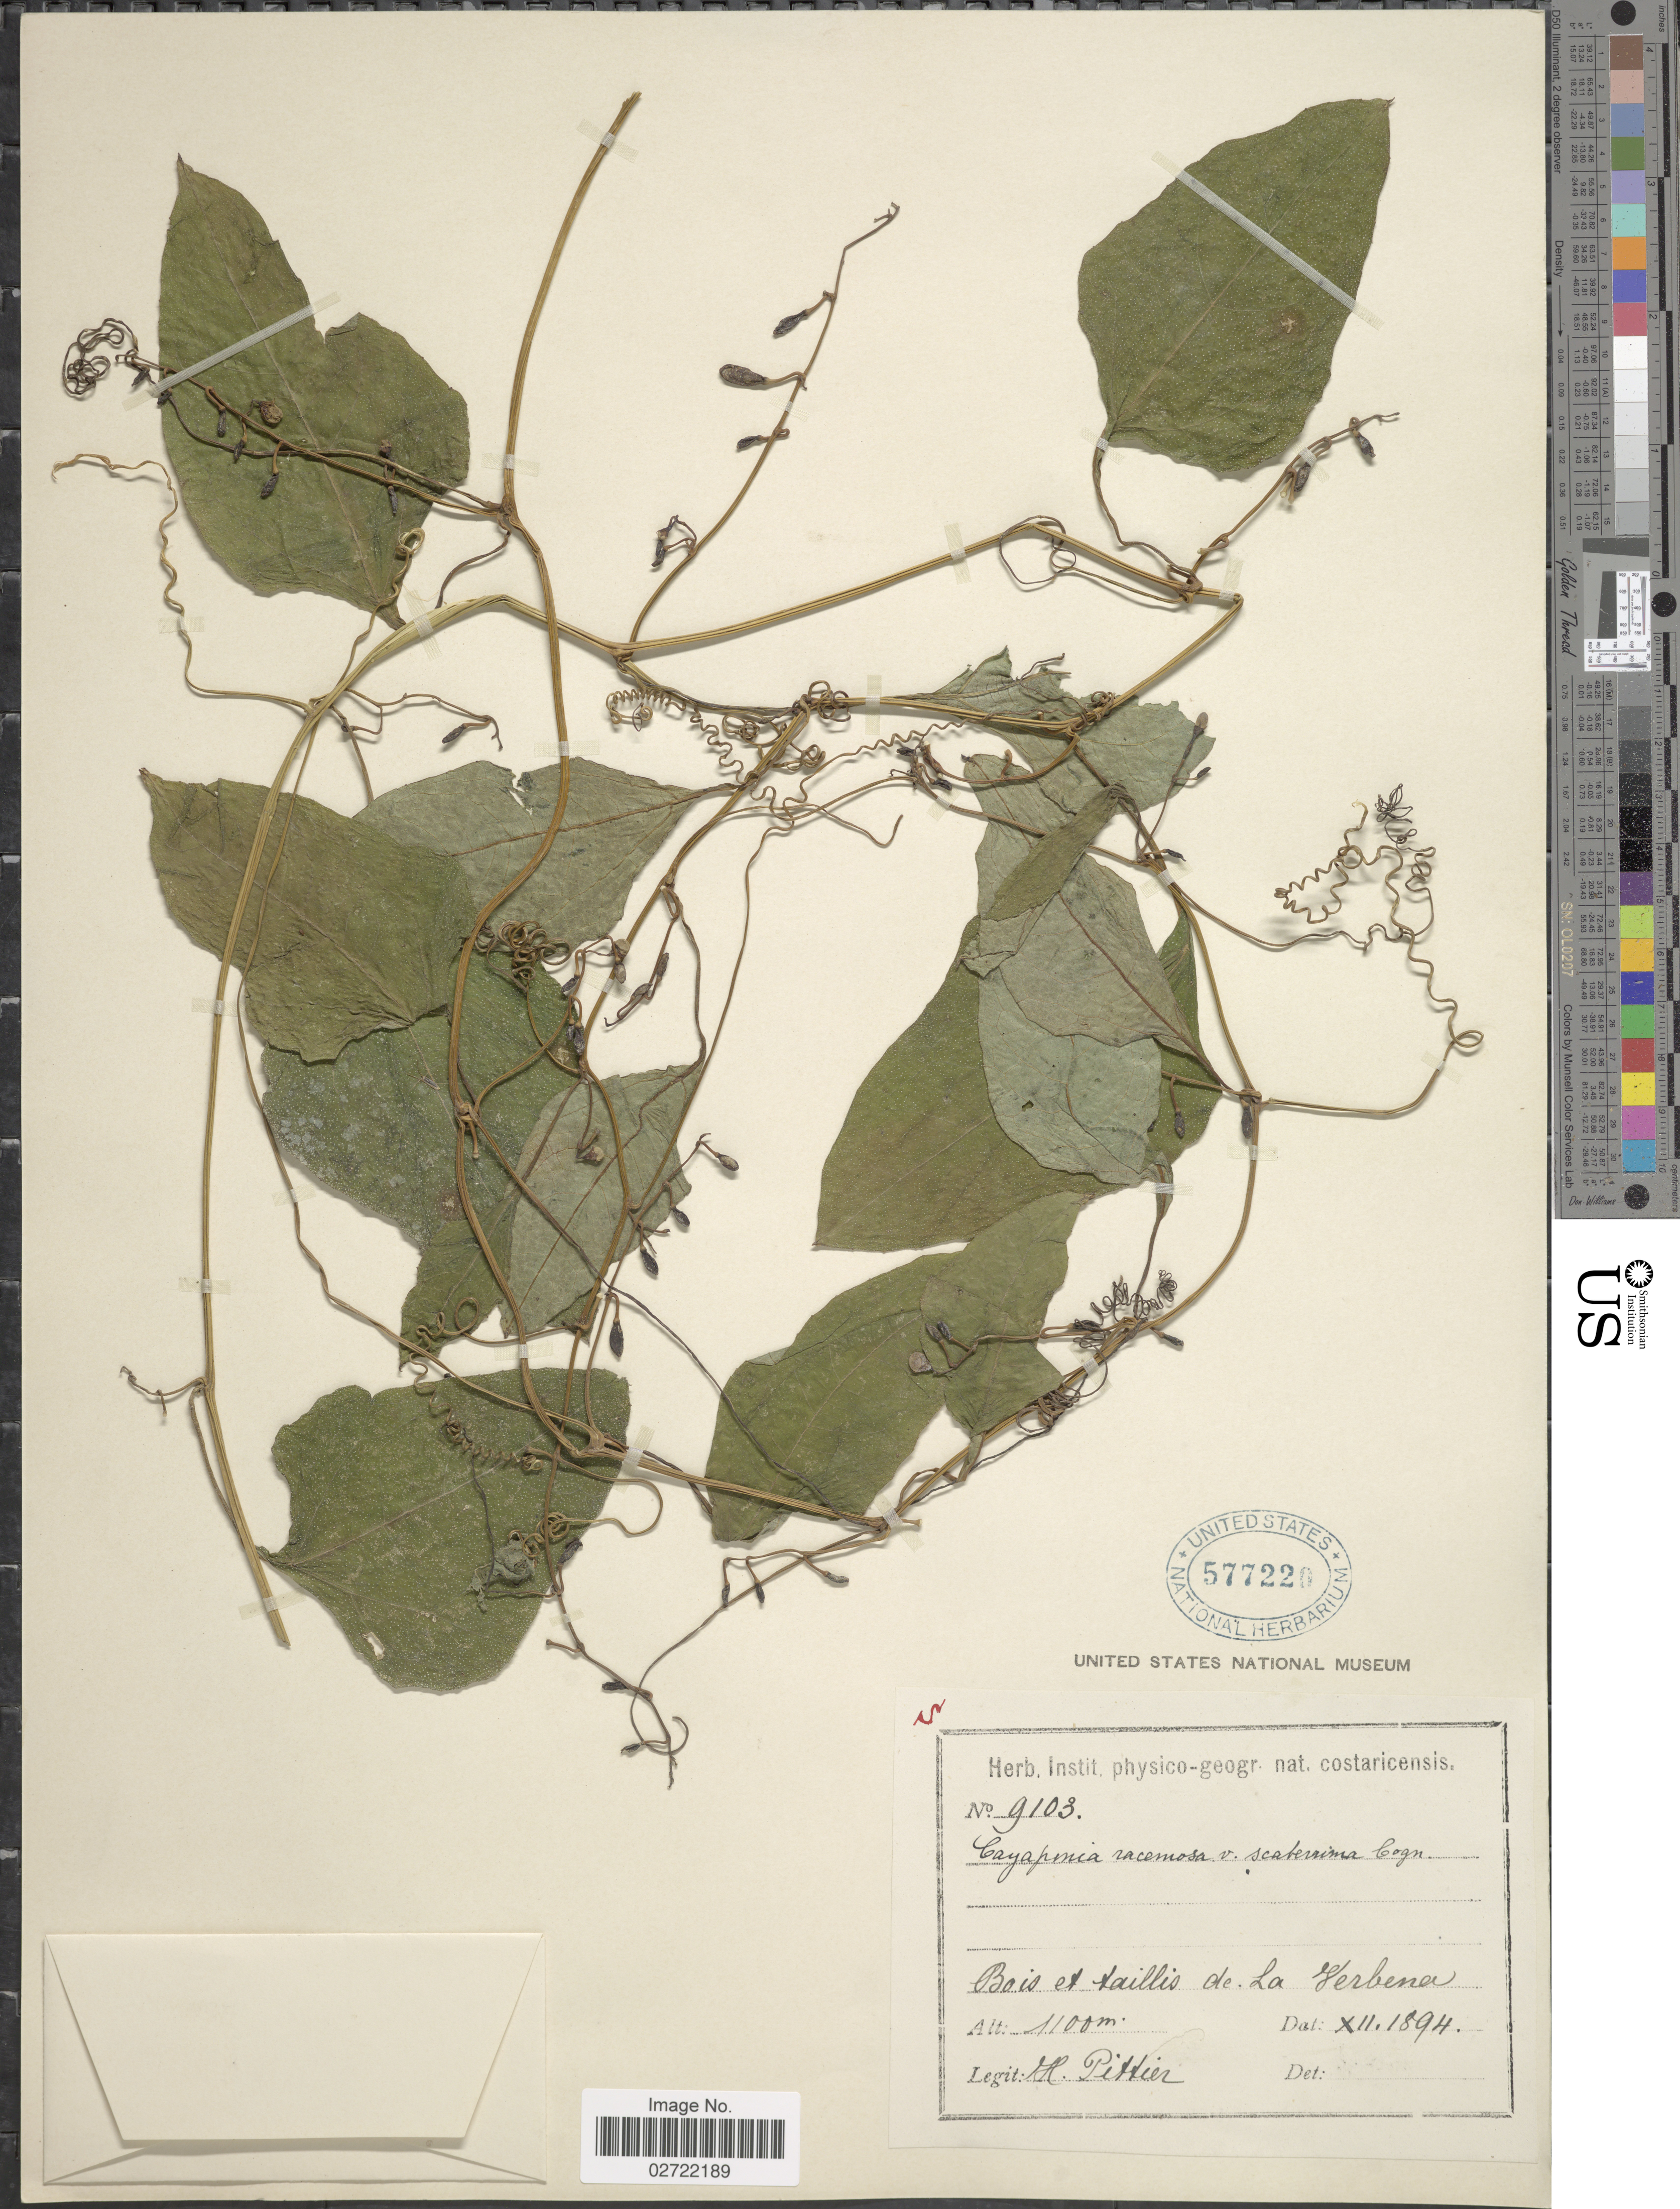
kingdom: Plantae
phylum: Tracheophyta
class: Magnoliopsida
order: Cucurbitales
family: Cucurbitaceae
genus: Cayaponia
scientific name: Cayaponia racemosa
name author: (Mill.) Cogn.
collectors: H. F. Pittier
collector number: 9103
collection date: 1894-12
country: Costa Rica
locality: Bois et taillis de La Verbena.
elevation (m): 1100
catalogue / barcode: US 577220